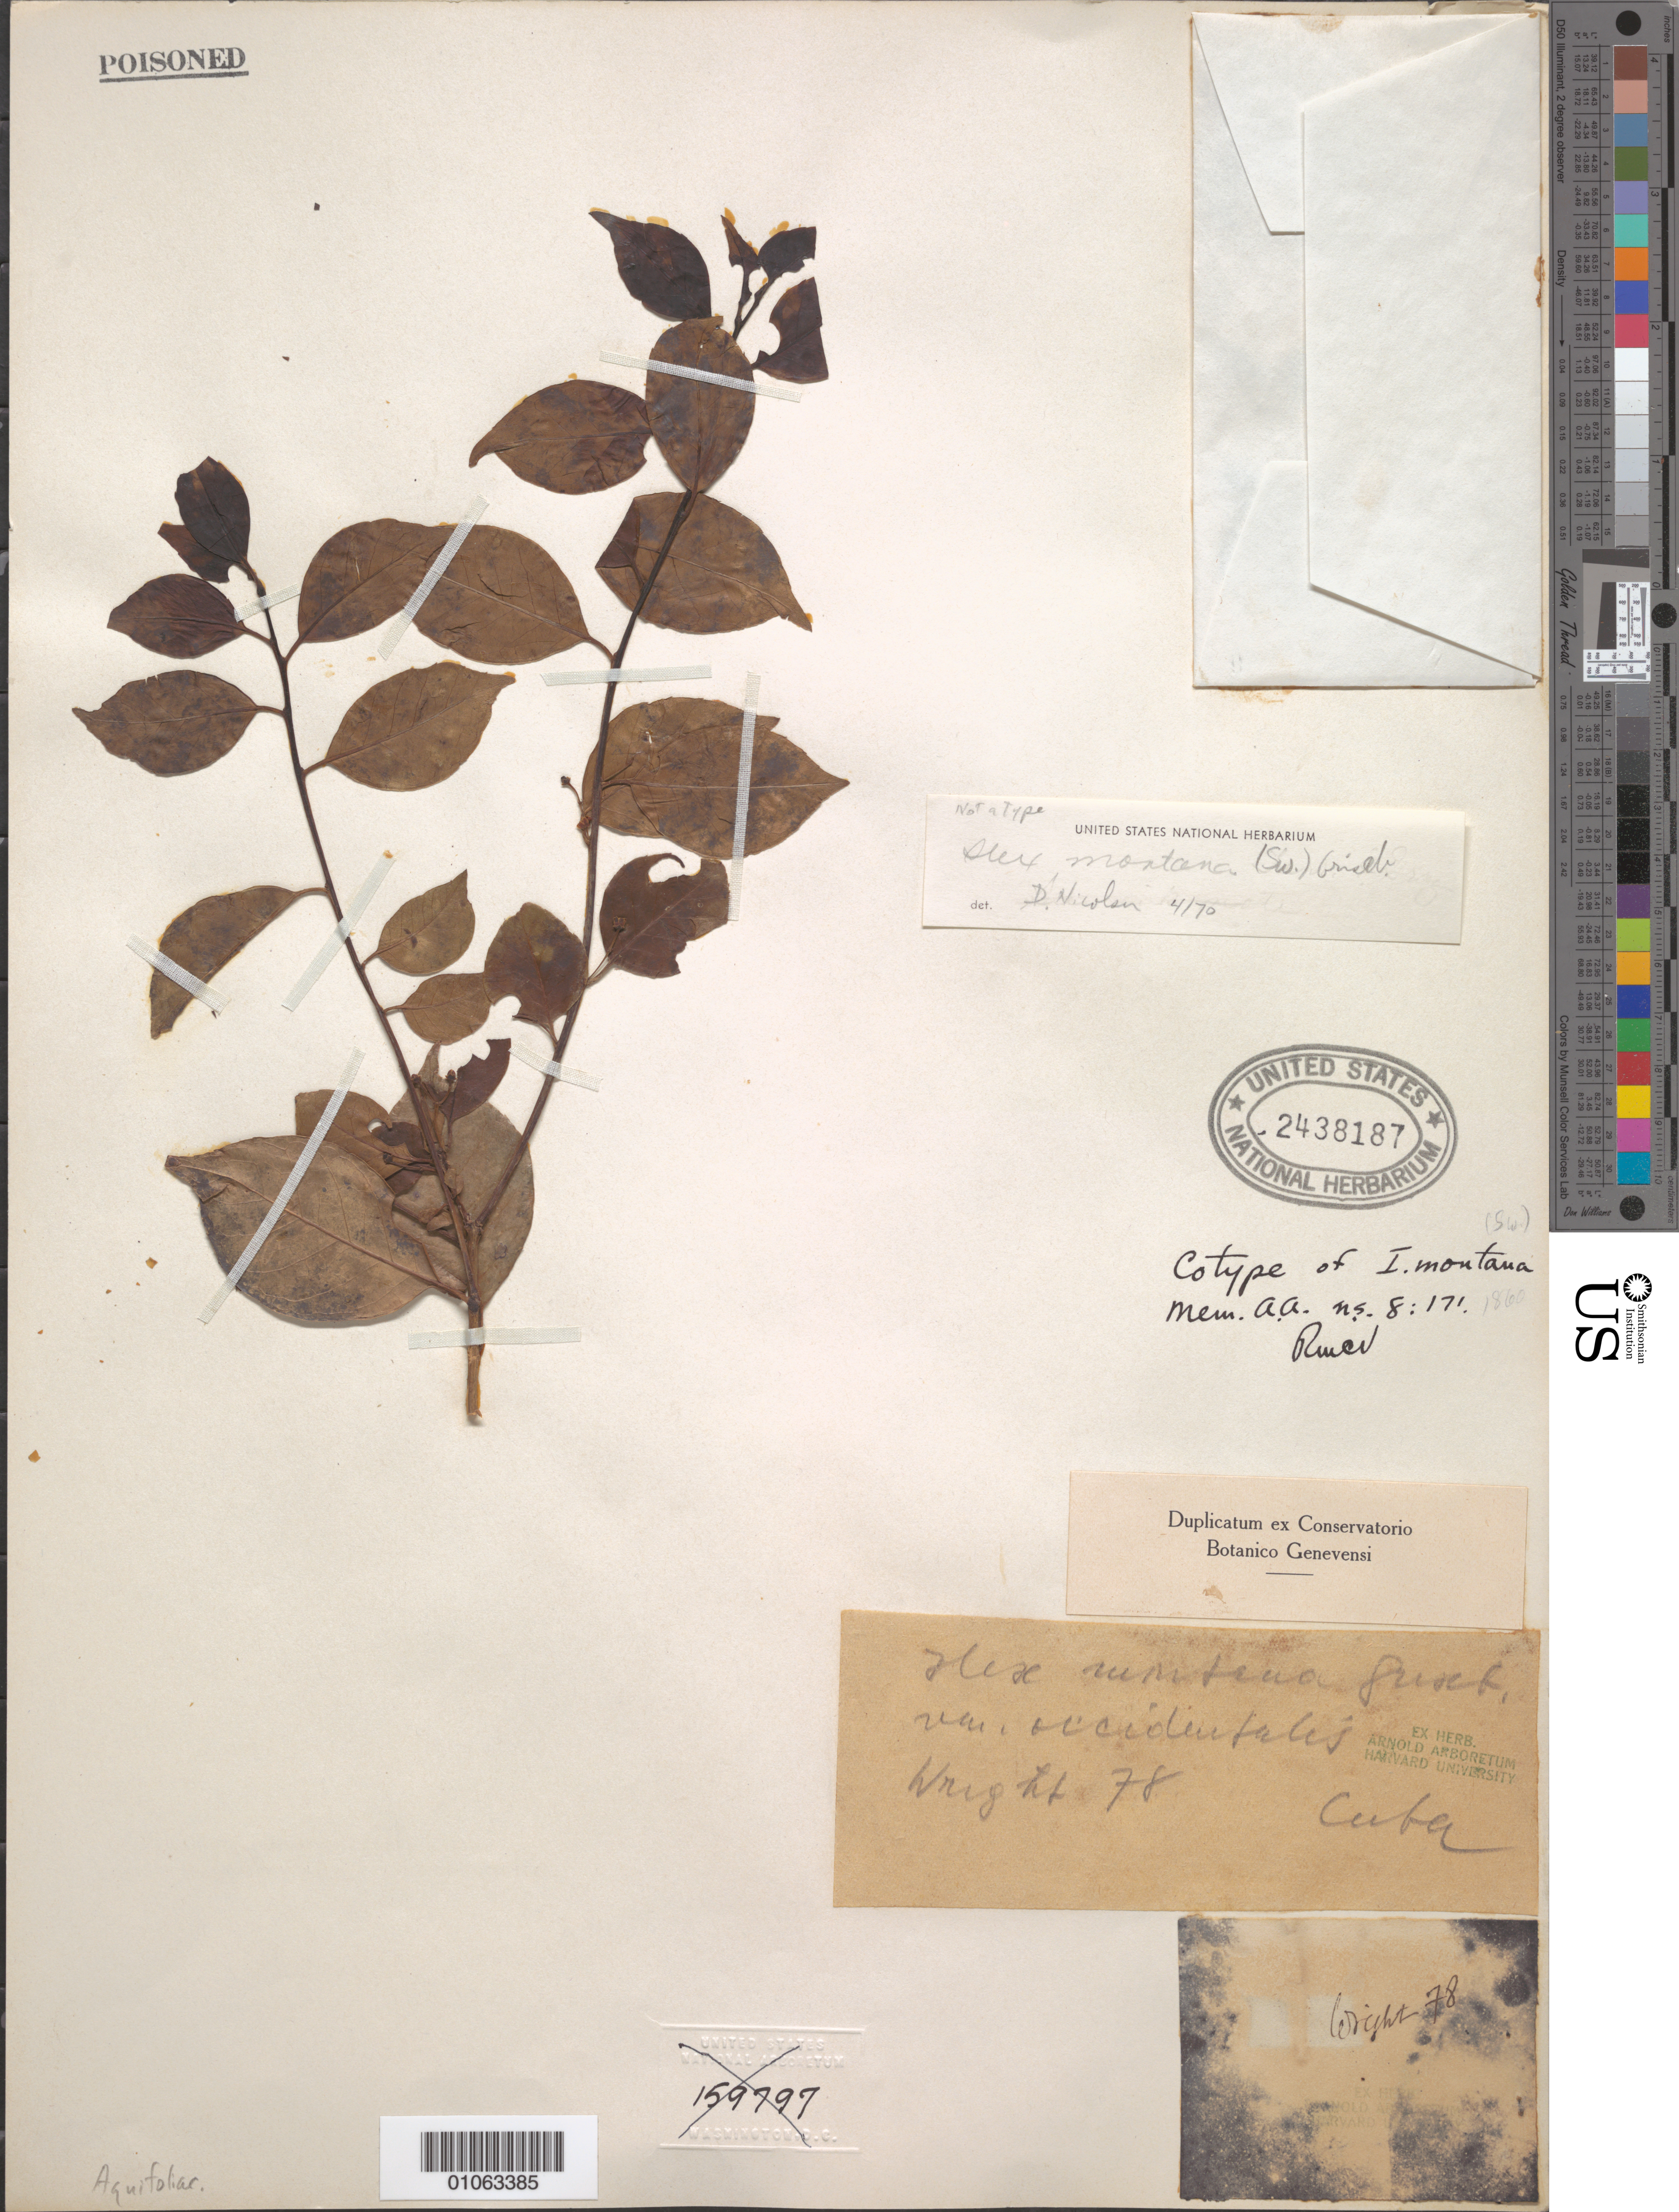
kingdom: Plantae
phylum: Tracheophyta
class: Magnoliopsida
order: Aquifoliales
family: Aquifoliaceae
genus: Ilex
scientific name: Ilex montana var. occidentalis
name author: Loes.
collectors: C. Wright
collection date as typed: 01 Jan 1878 to 31 Dec 1878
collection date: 1878-01-01/1878-12-31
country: Cuba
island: Cuba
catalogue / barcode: US 2438187